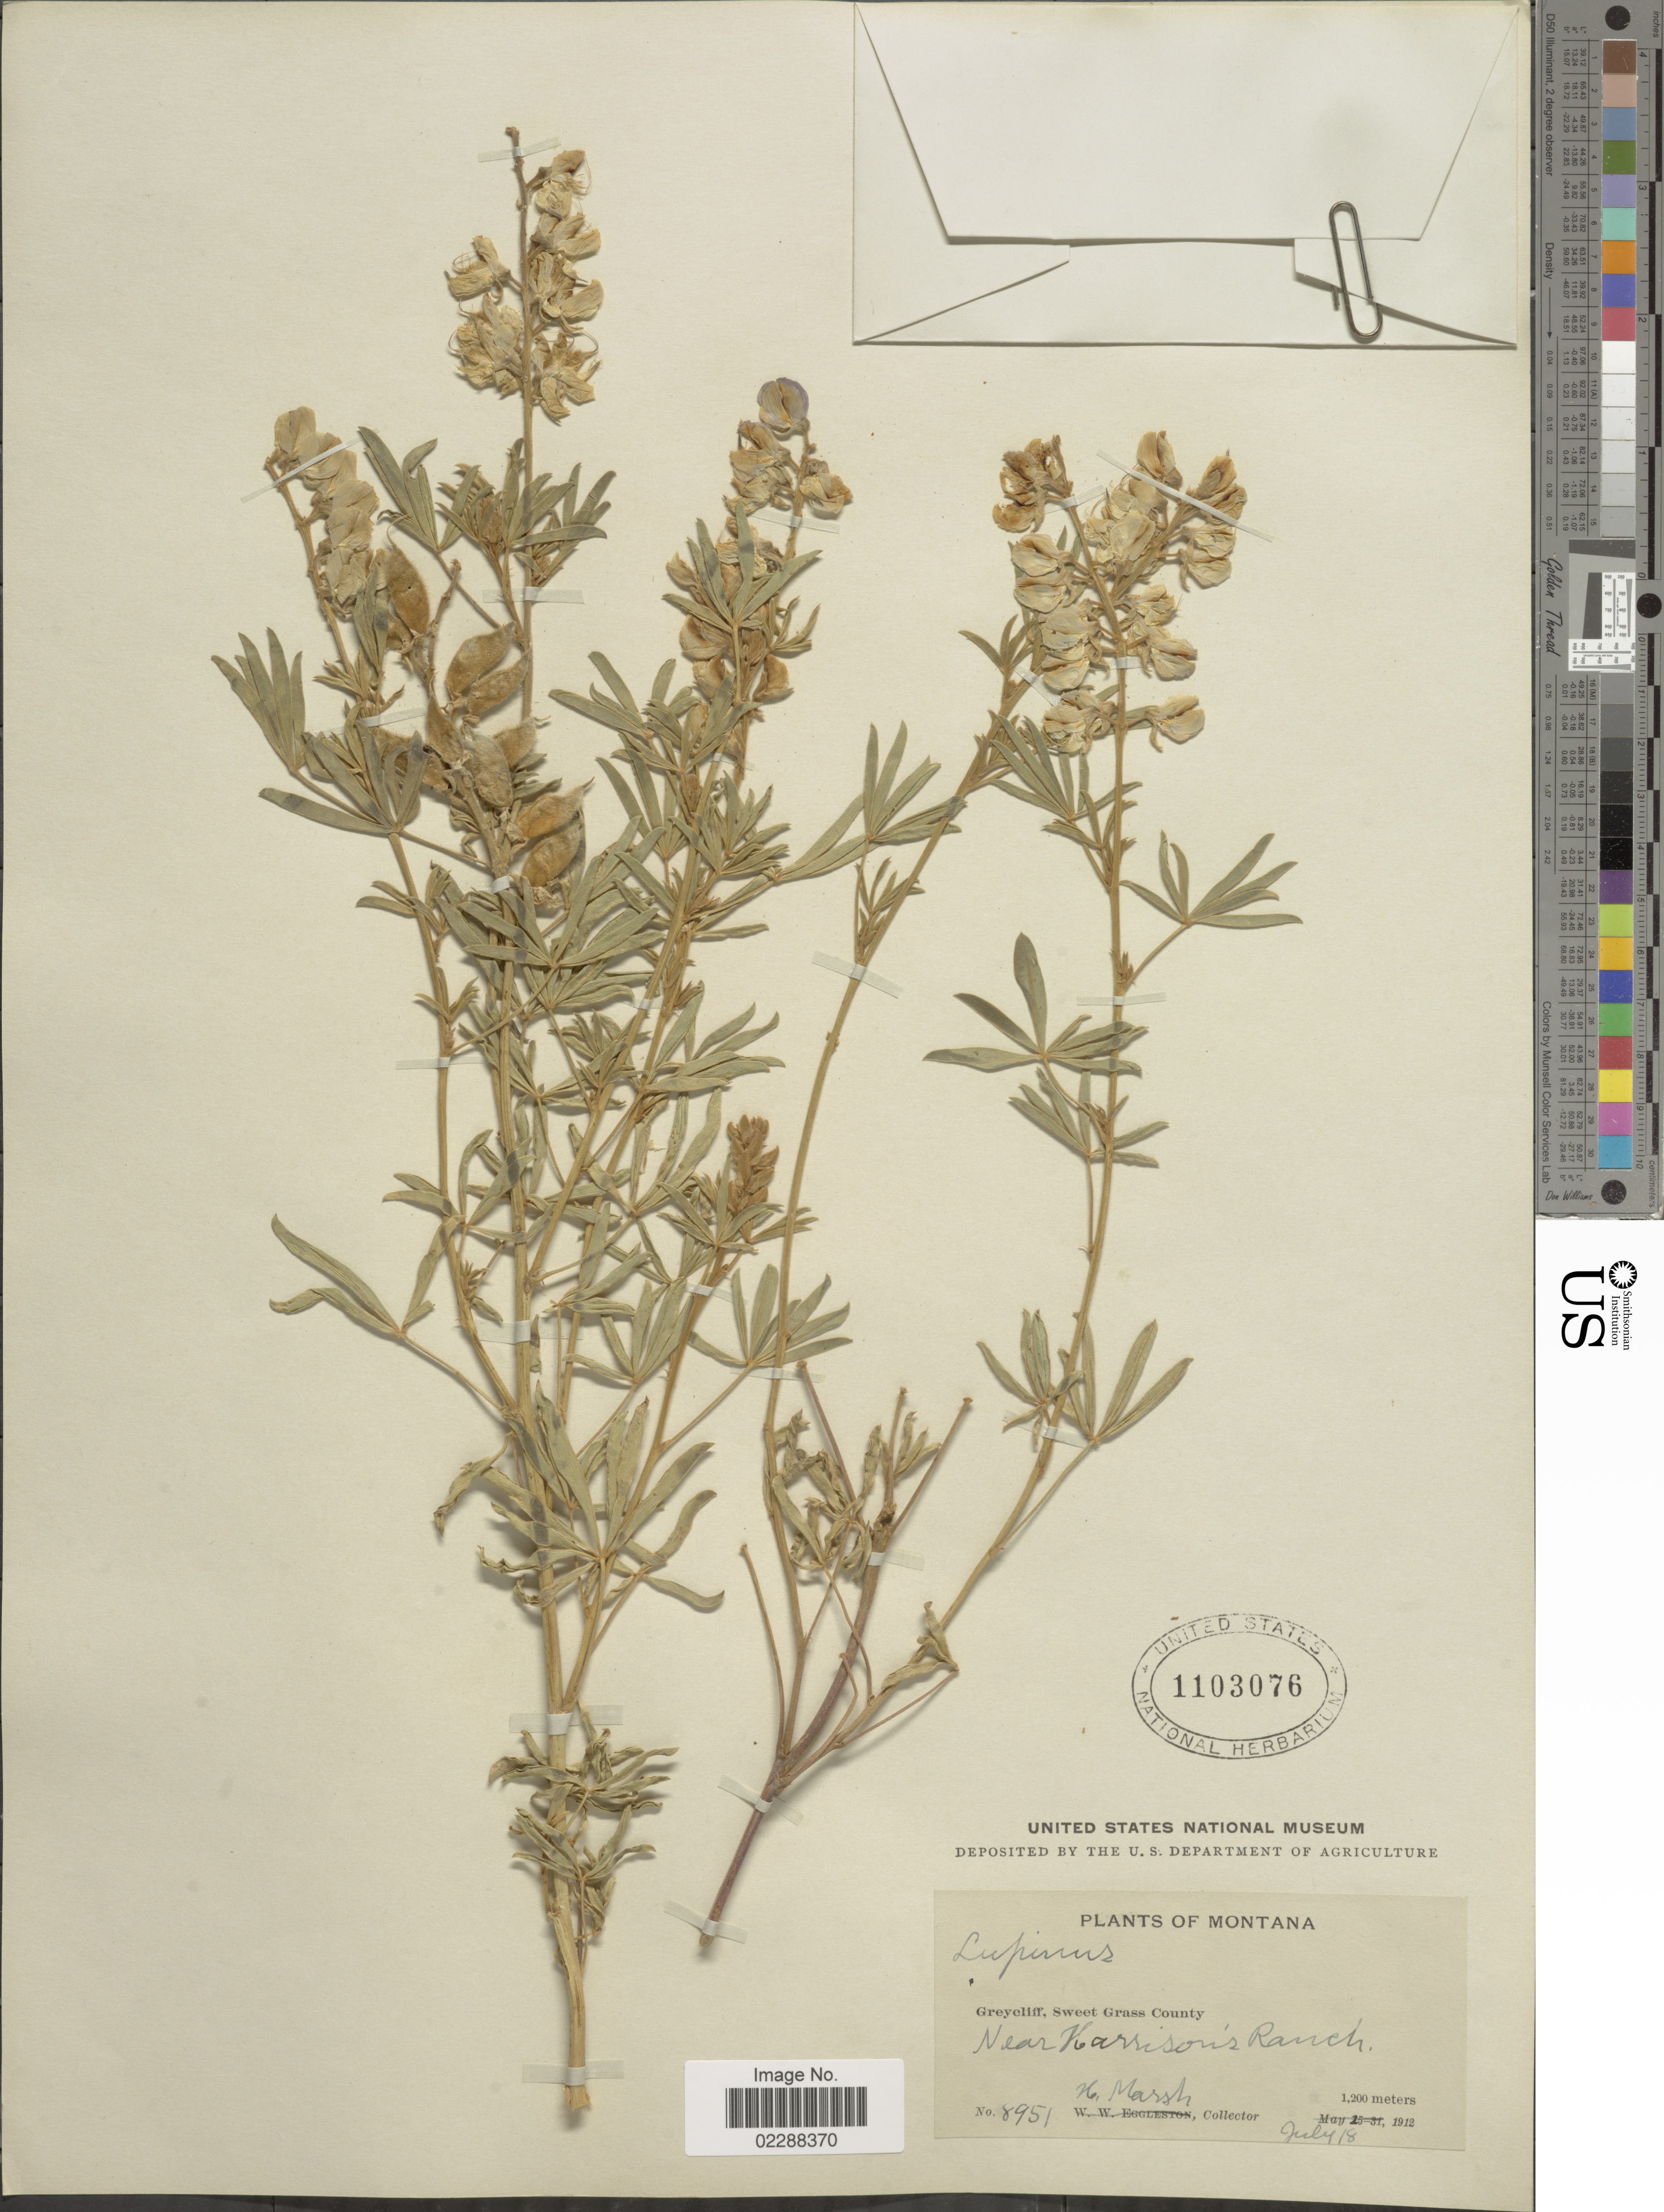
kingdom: Plantae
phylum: Tracheophyta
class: Magnoliopsida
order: Fabales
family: Fabaceae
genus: Lupinus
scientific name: Lupinus sp.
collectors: W. Marsh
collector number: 8951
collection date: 1912-07-18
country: United States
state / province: Montana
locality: Greycliff, Sweet Grass County, Near Harrisons Ranch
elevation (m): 1200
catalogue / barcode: US 1103076